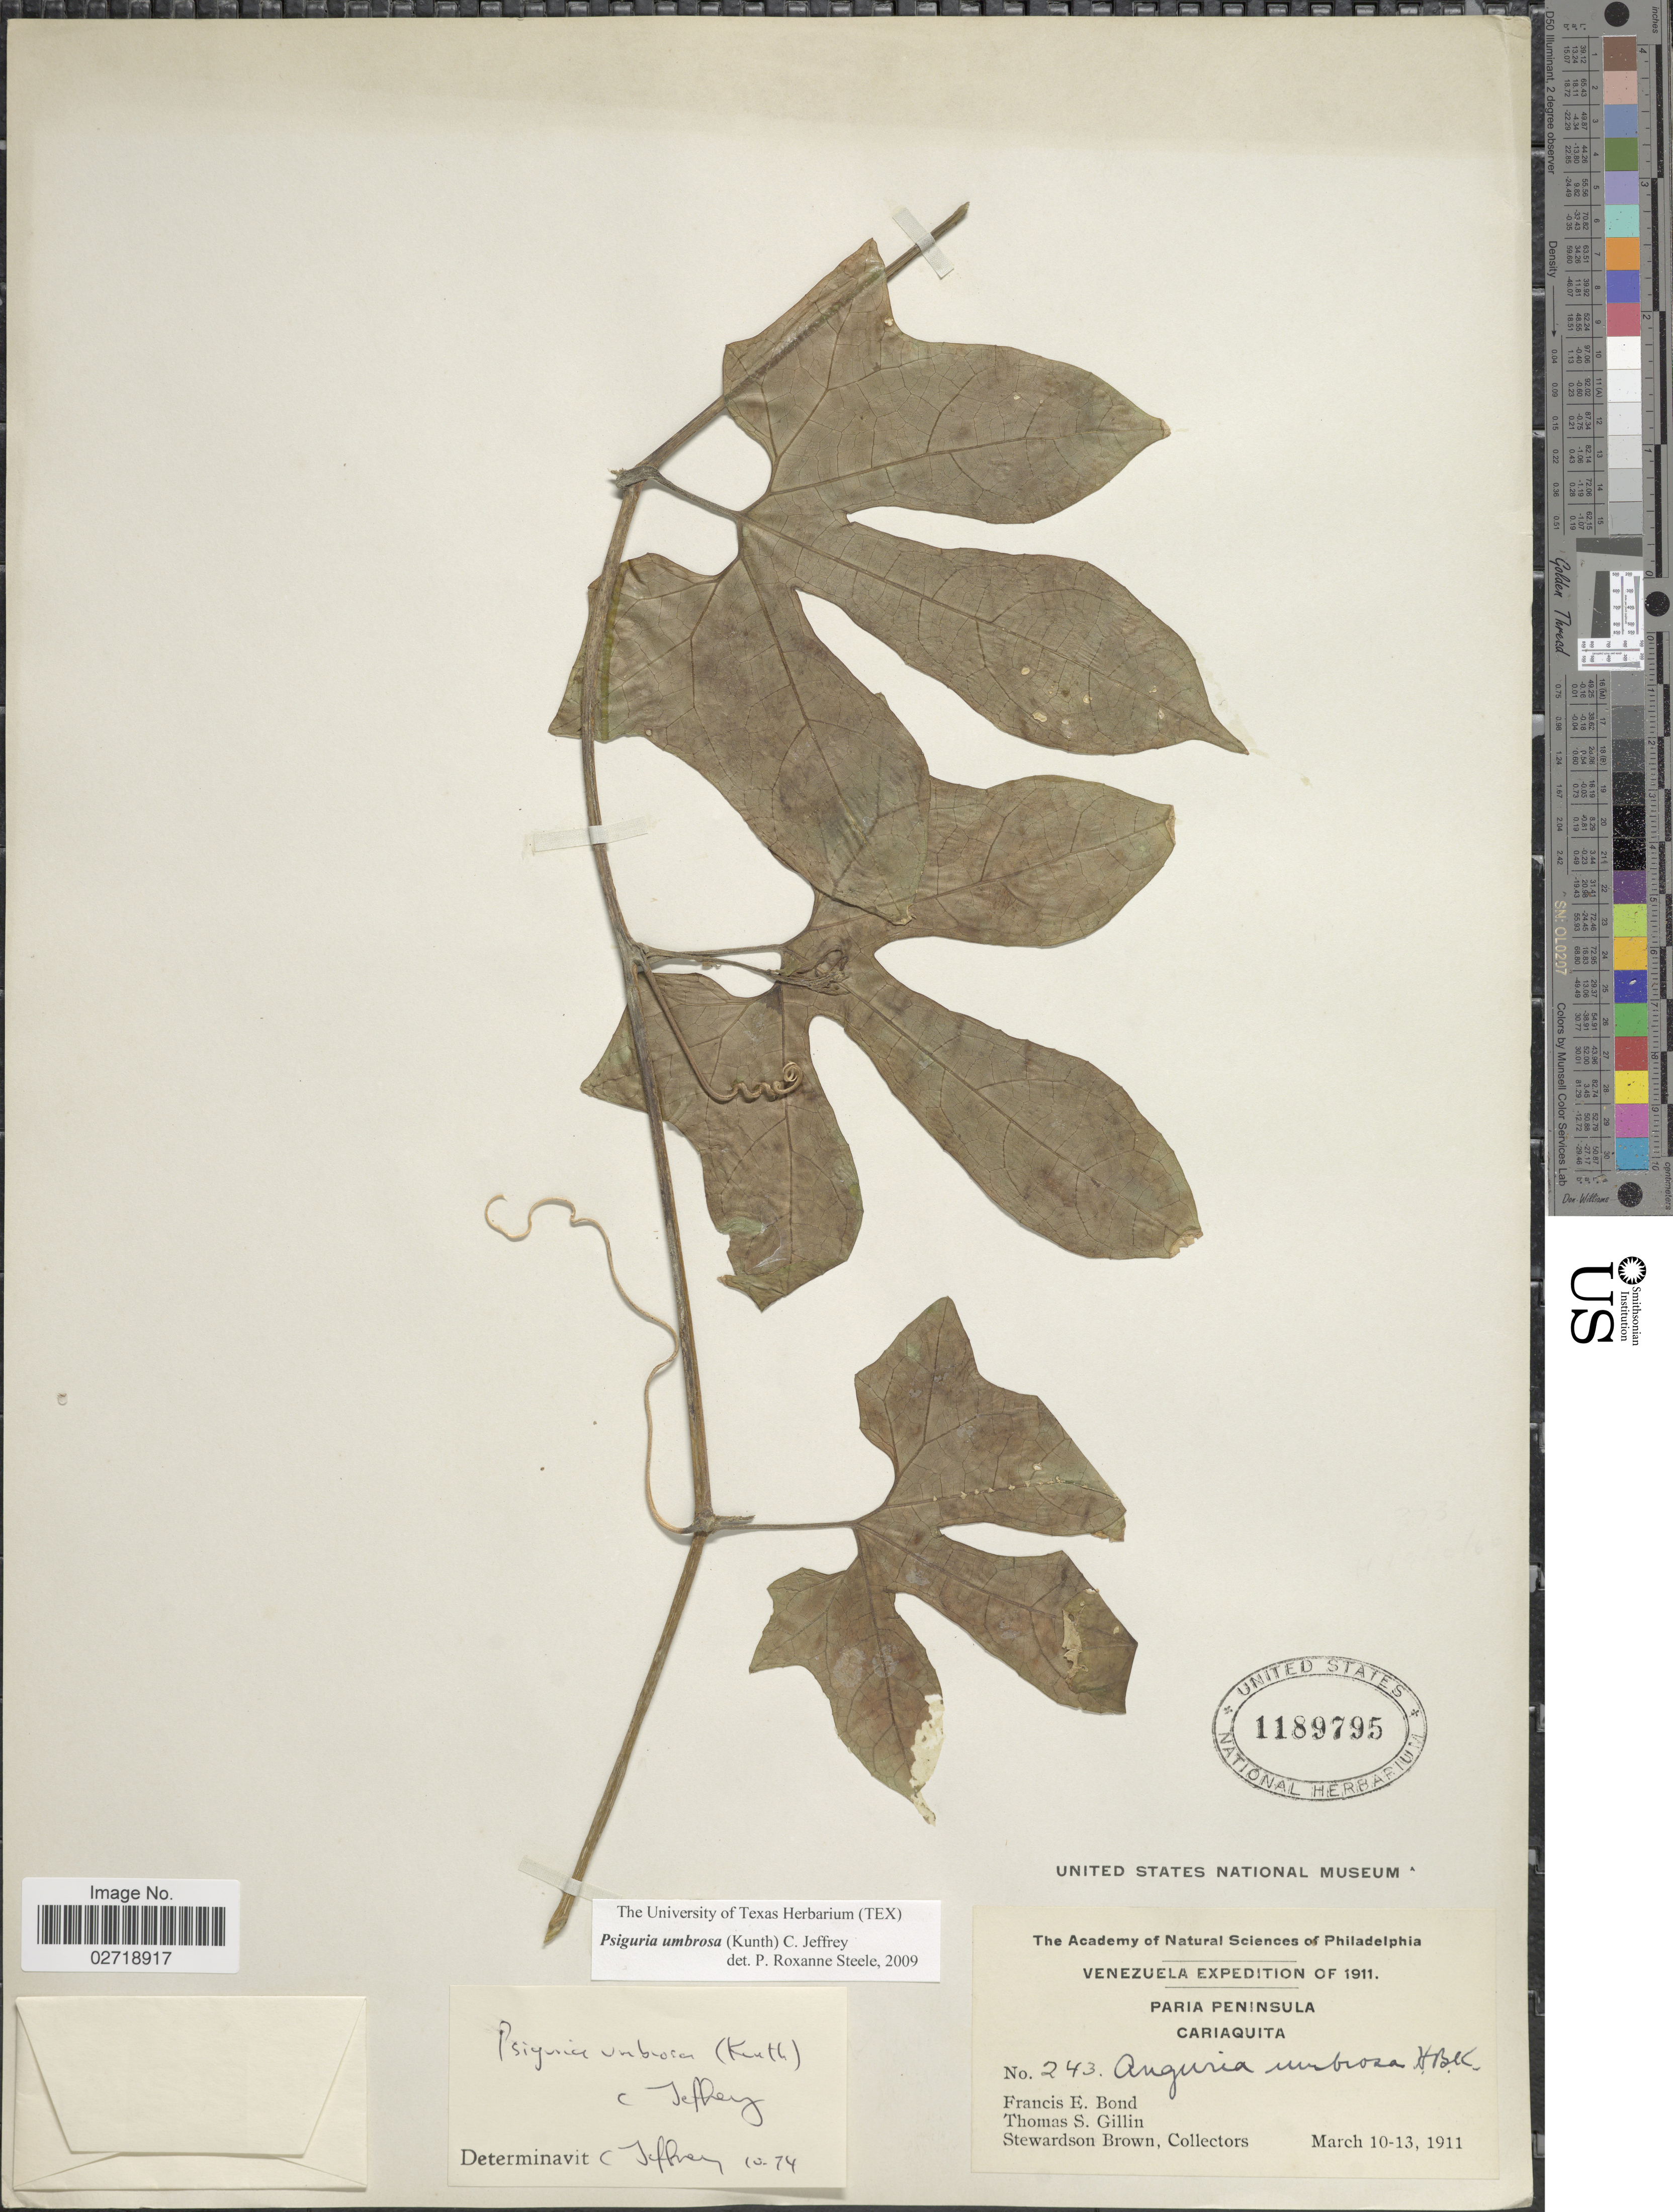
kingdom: Plantae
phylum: Tracheophyta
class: Magnoliopsida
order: Cucurbitales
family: Cucurbitaceae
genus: Psiguria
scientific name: Psiguria umbrosa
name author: (Kunth) C. Jeffrey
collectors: F. Bond, T. Gillin & S. Brown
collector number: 243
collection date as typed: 10-13 March 1911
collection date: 1911-03-10/1911-03-13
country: Venezuela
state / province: Sucre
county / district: Valdez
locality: Paria Peninsula, Cariaquito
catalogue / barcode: US 1189795